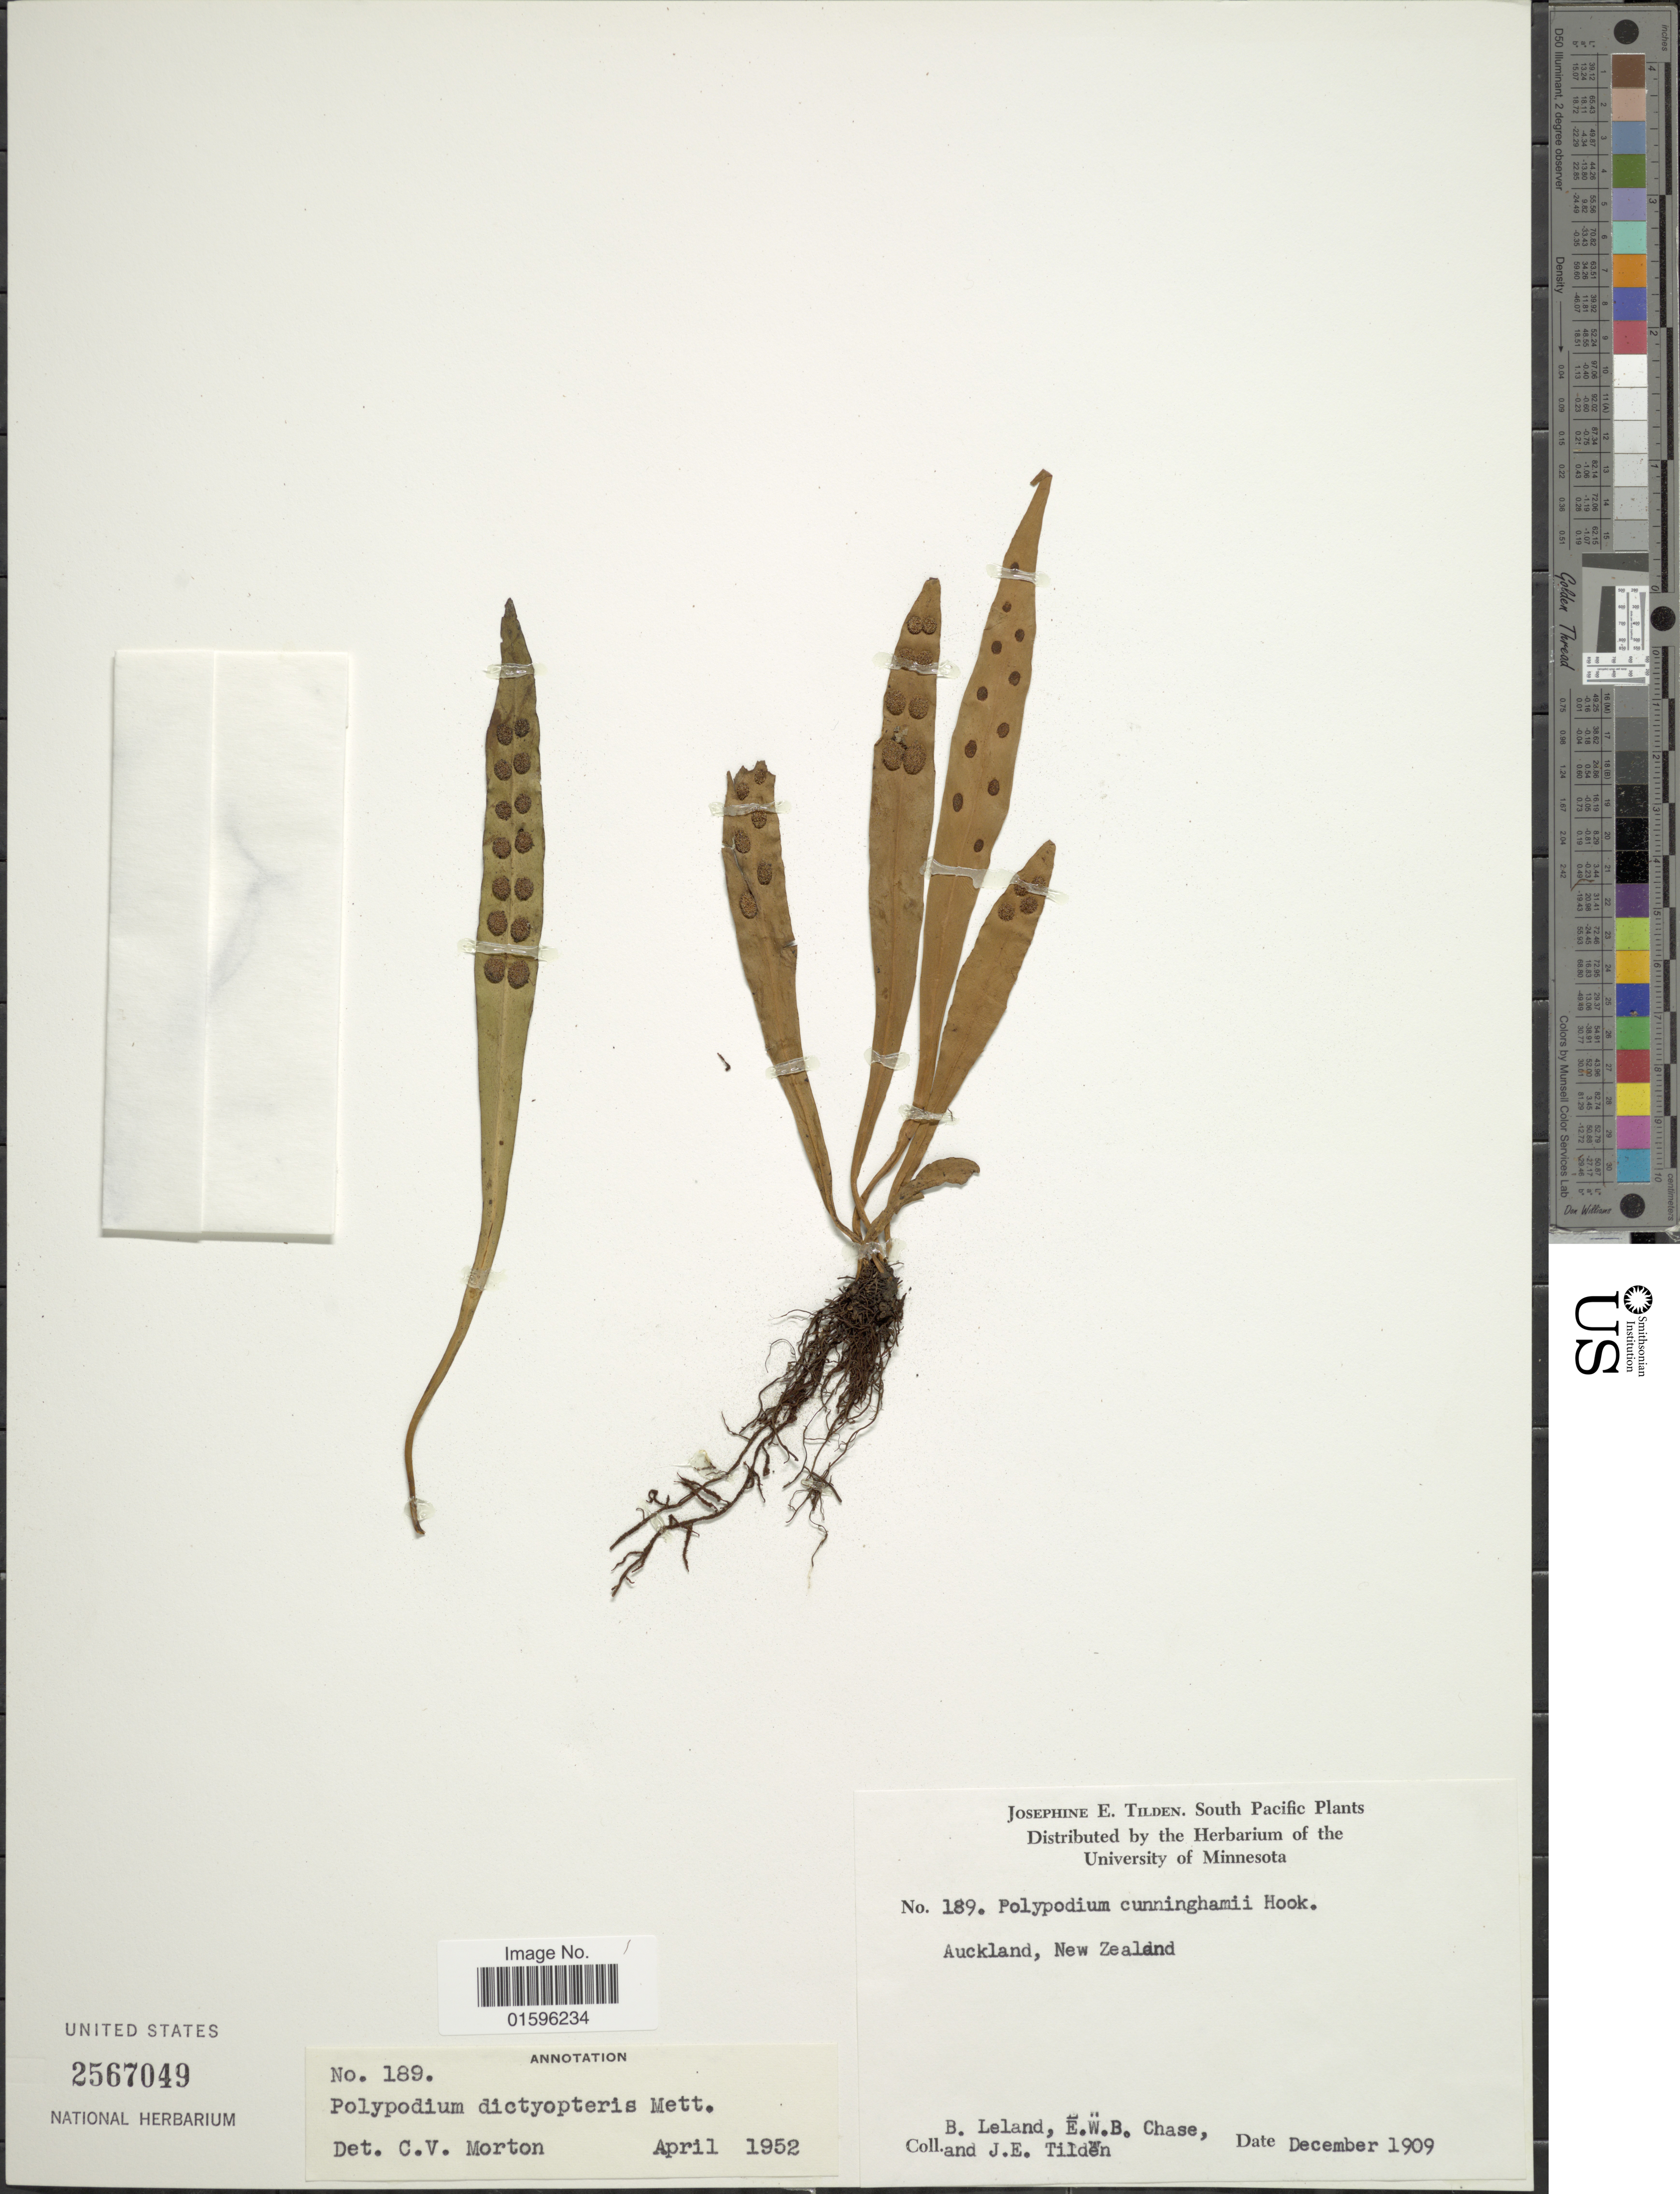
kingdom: Plantae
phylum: Tracheophyta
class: Polypodiopsida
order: Polypodiales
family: Polypodiaceae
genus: Polypodium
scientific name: Polypodium dictyopteris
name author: Mett.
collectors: B. Leland, E. W. Chase & J. E. Tilden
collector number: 189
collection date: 1909-12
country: New Zealand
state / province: Auckland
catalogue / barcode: US 2567049